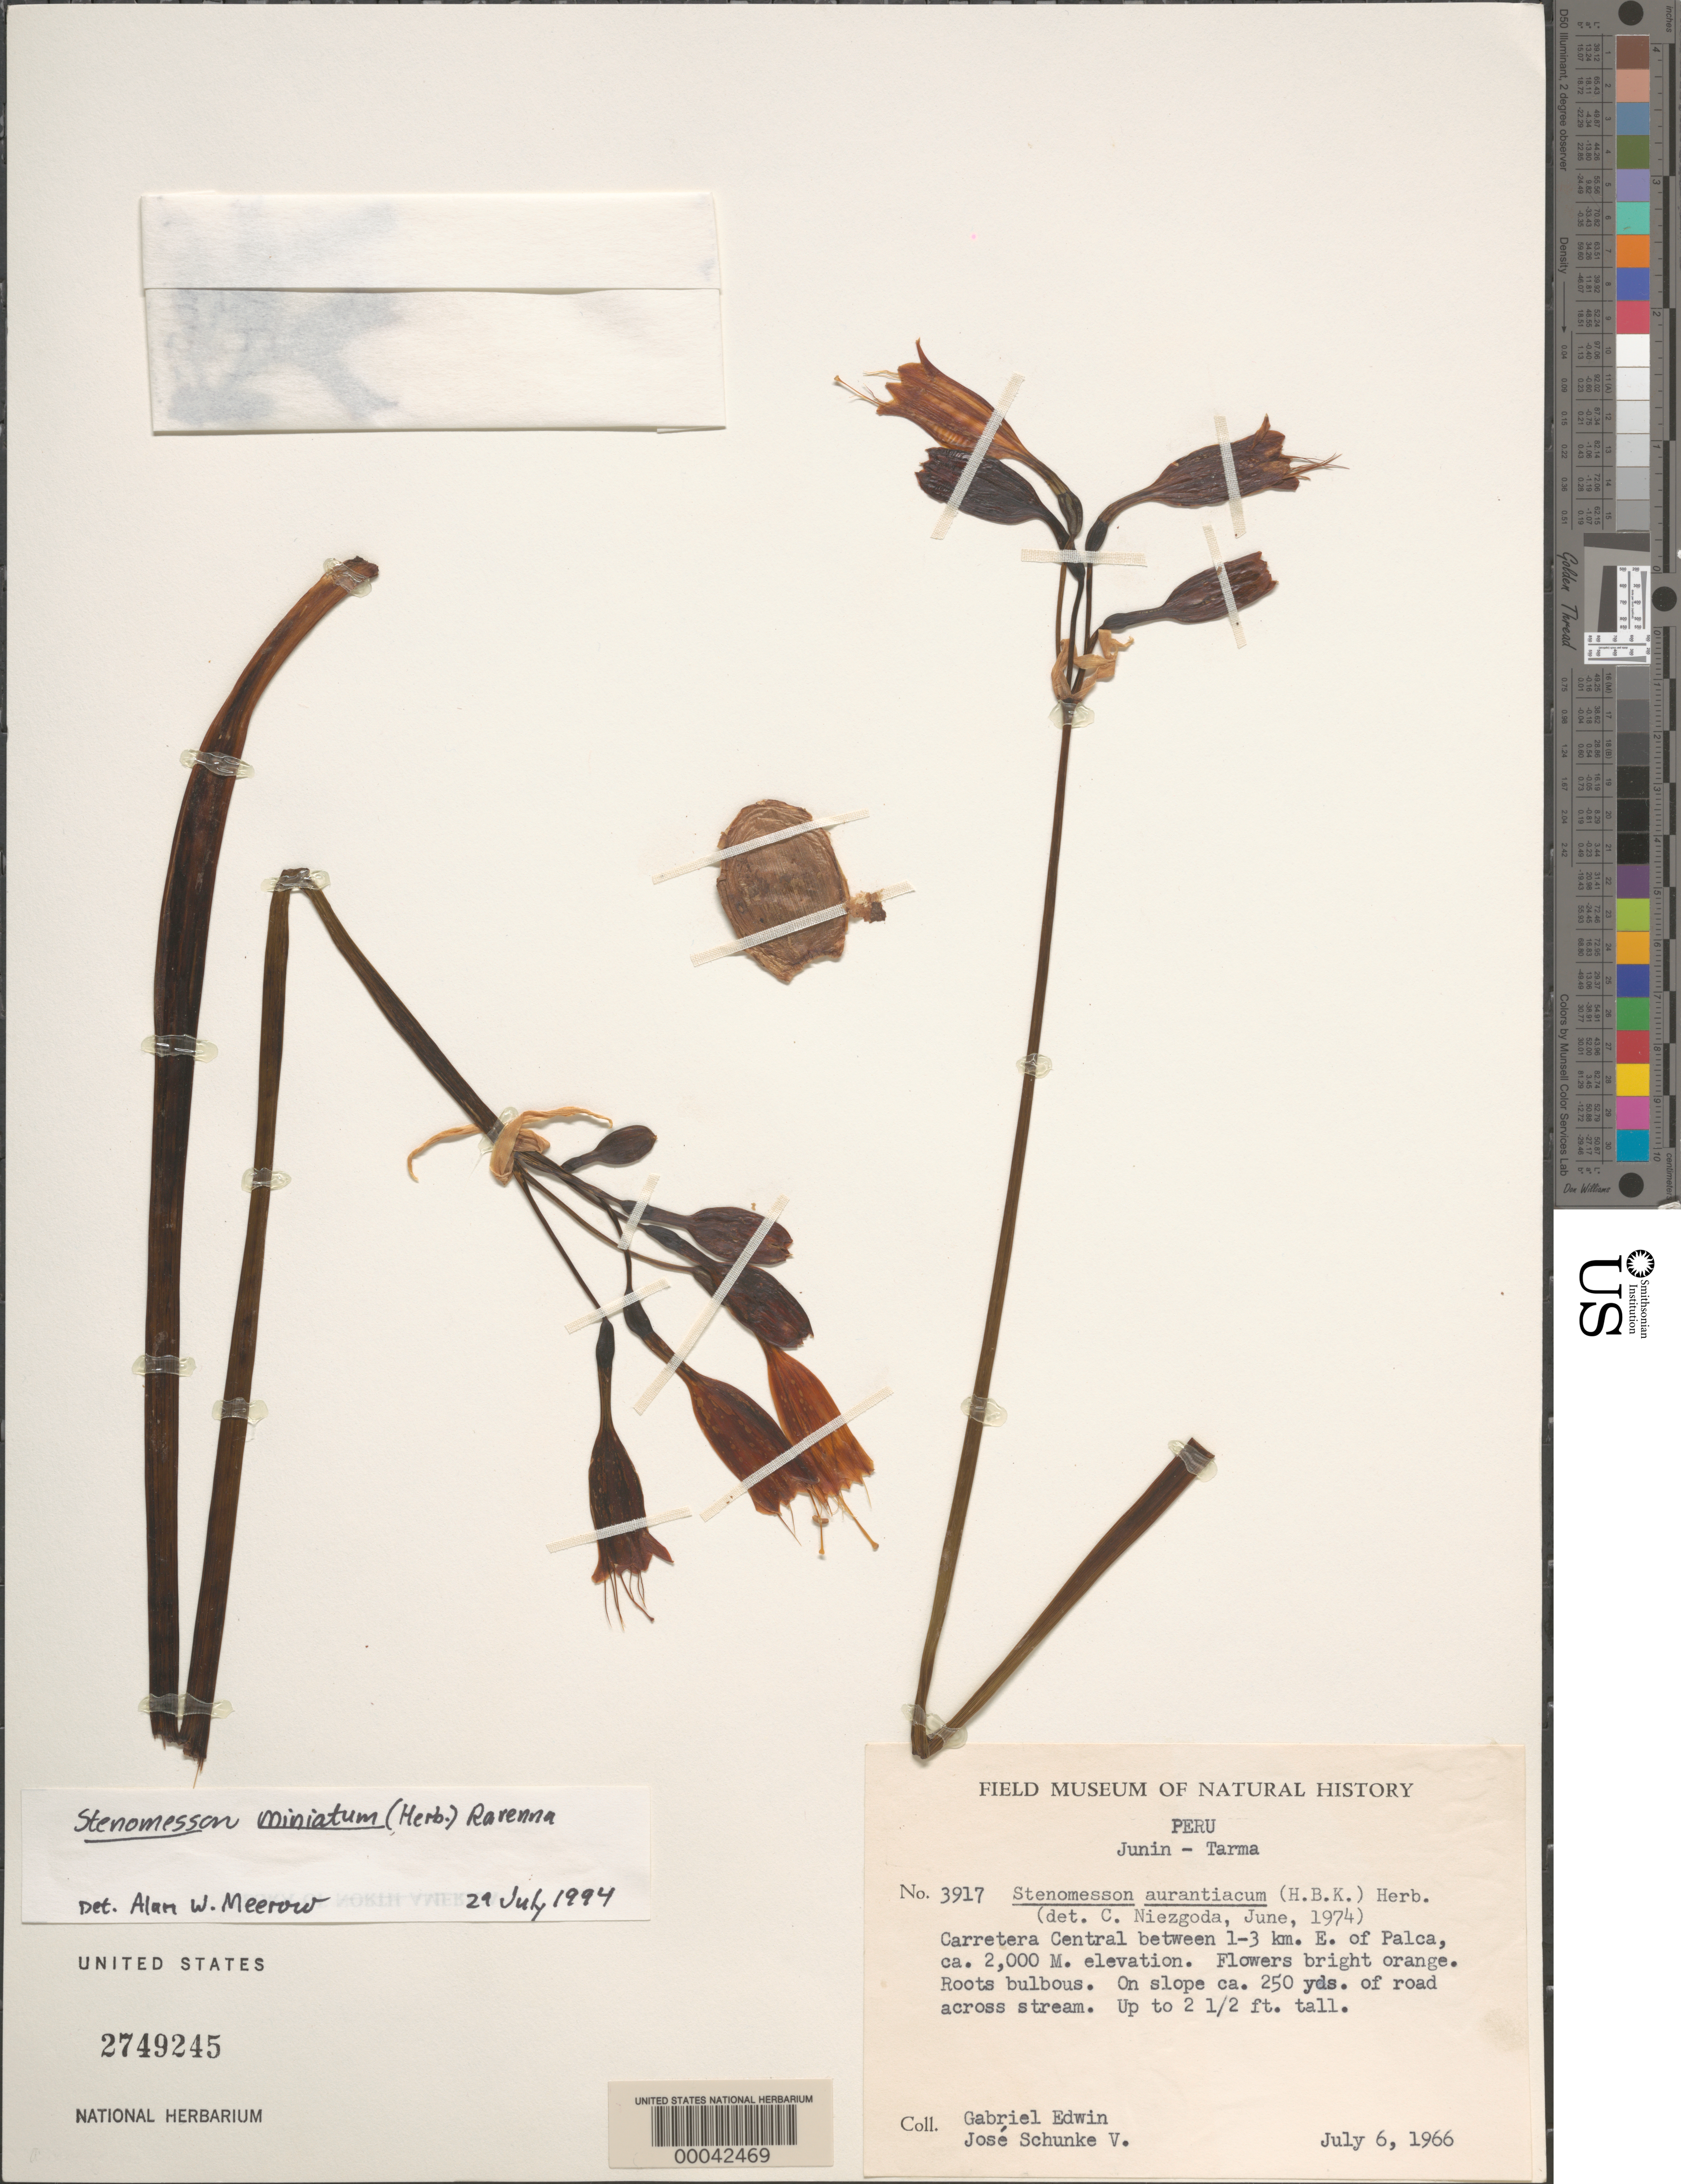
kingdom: Plantae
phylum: Tracheophyta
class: Liliopsida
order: Asparagales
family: Amaryllidaceae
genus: Stenomesson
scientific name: Stenomesson miniatum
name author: (Herb.) Ravenna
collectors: G. Edwin & J. M. Schunke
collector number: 3917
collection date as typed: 06 Jul 1966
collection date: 1966-07-06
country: Peru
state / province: Junín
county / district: Tarma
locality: Carretera central between 1-3 km e of palca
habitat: On slope ca 250 yds of road across stream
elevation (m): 2000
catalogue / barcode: US 2749245